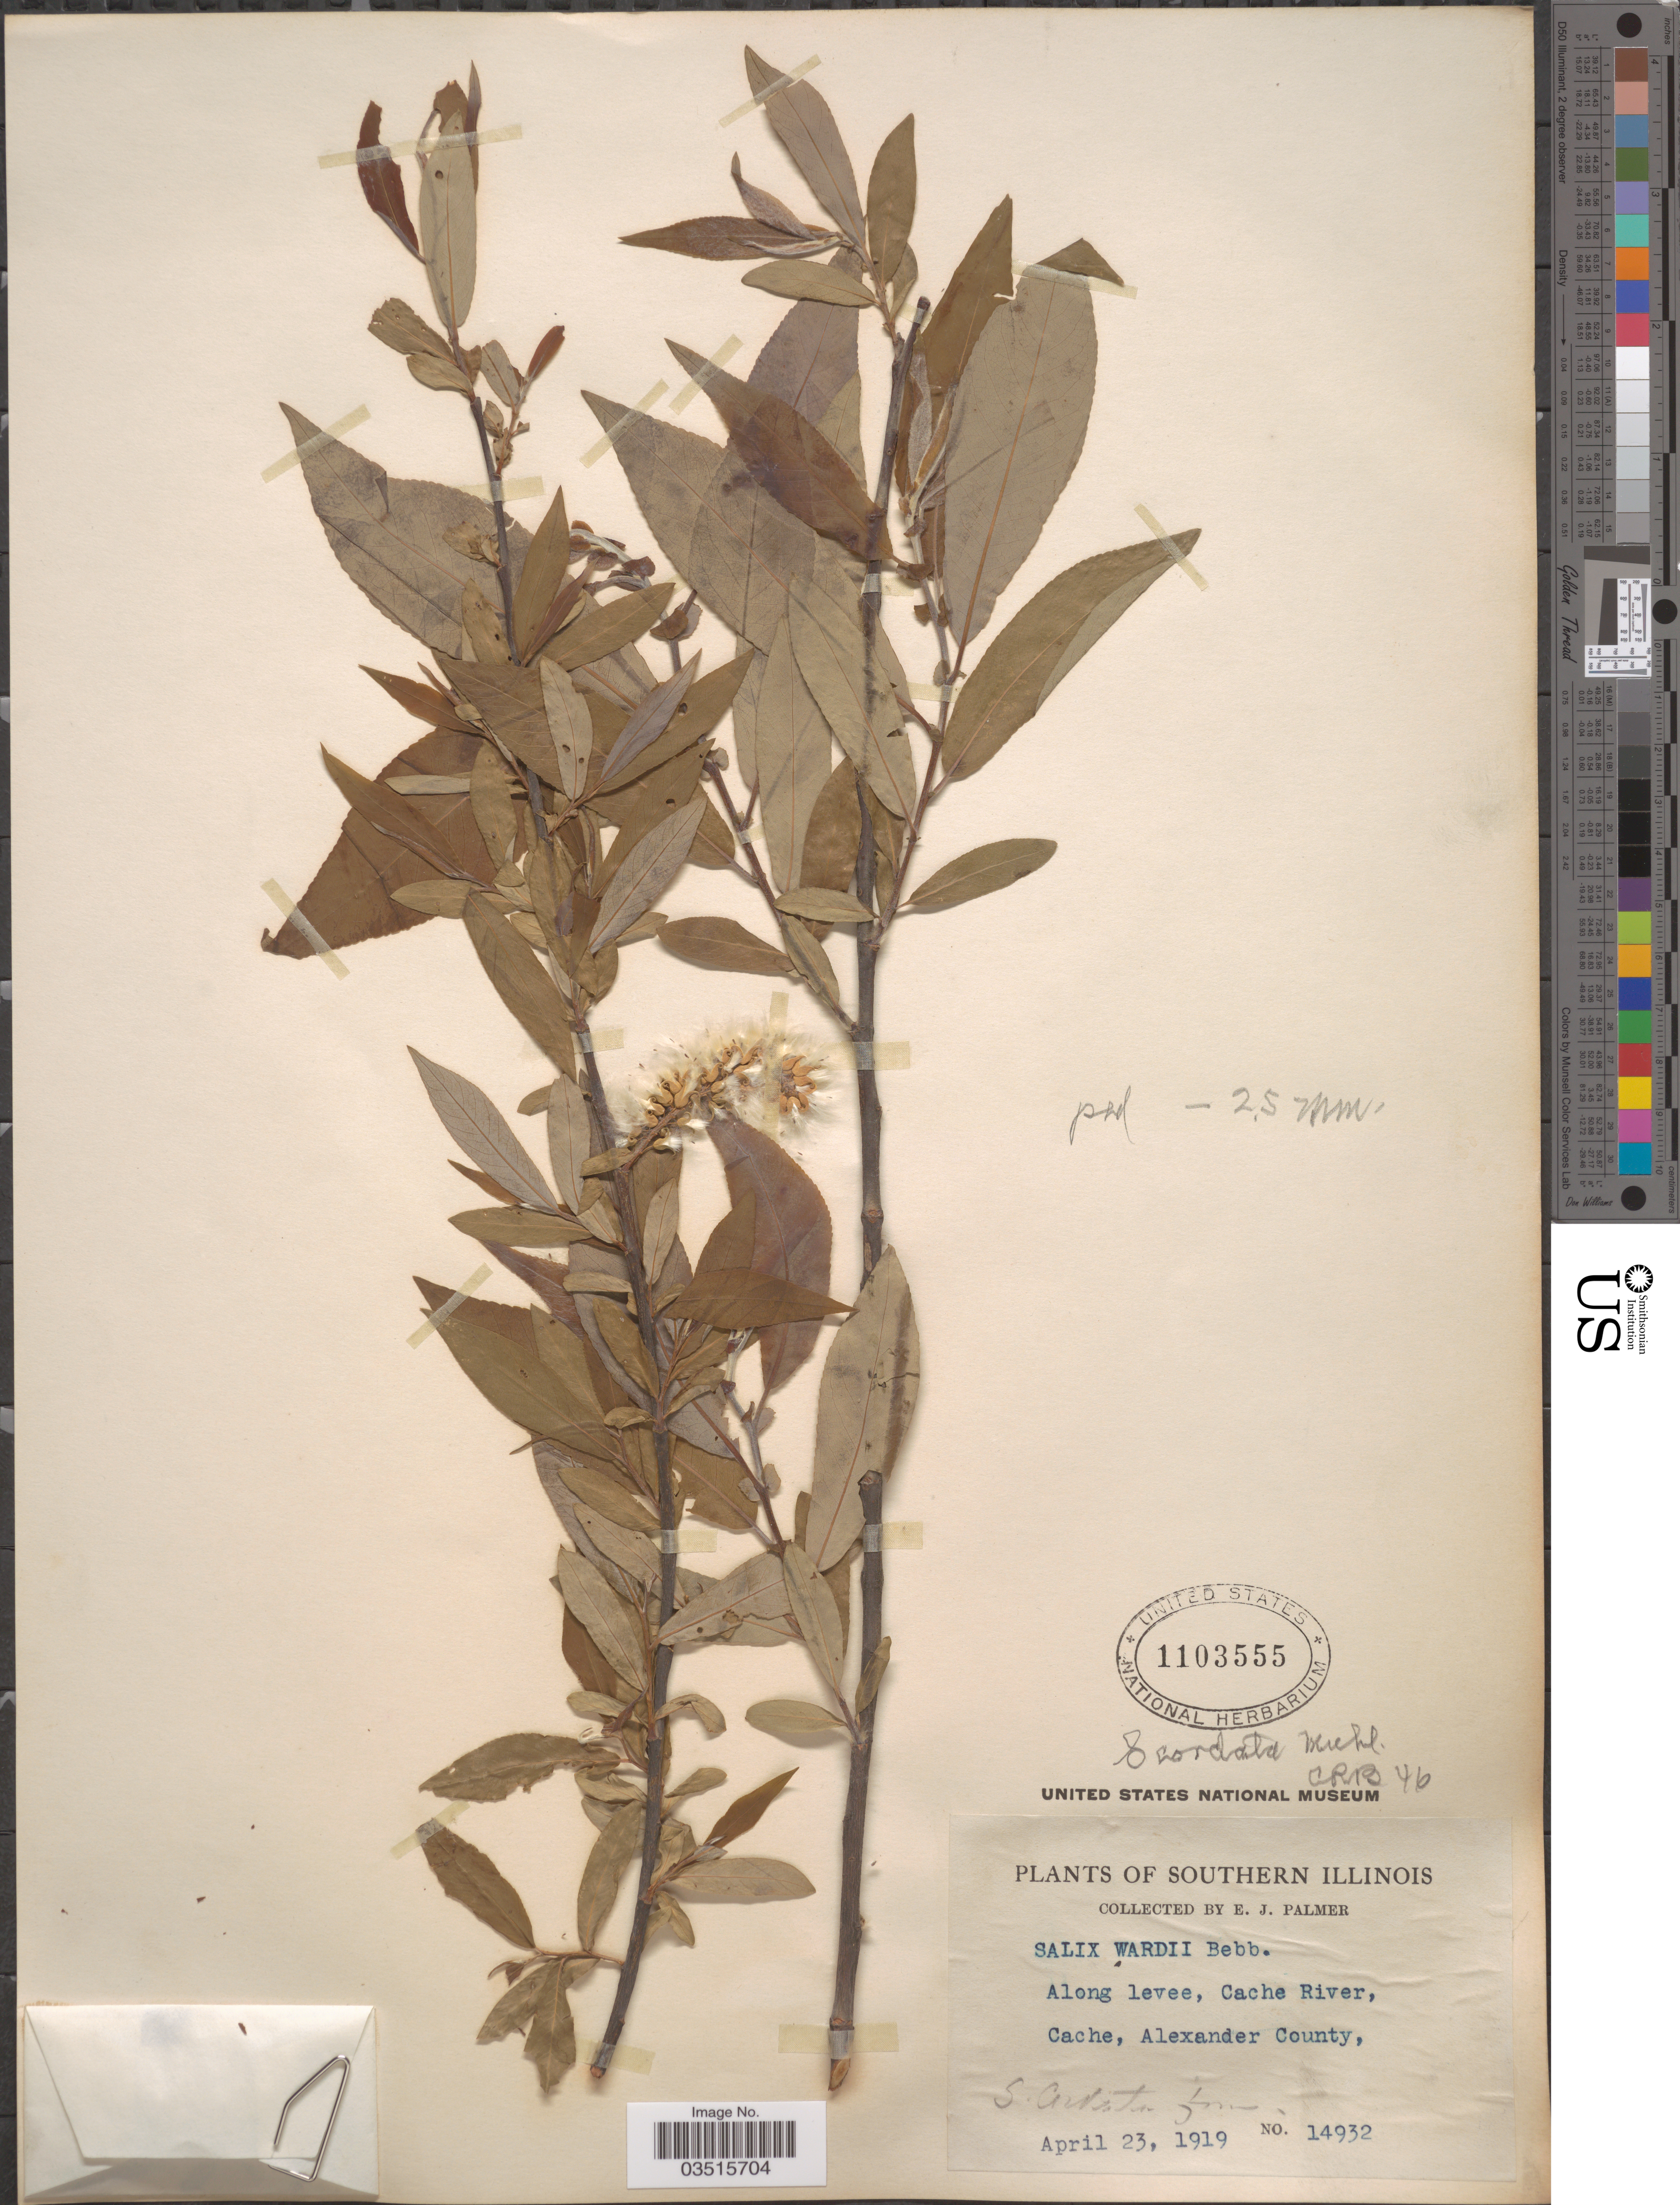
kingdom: Plantae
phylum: Tracheophyta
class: Magnoliopsida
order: Malpighiales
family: Salicaceae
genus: Salix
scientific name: Salix missouriensis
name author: Bebb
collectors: E. J. Palmer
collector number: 14932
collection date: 1919-04-23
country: United States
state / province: Illinois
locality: Southern Illinois. Along levee, Cache River, Cache, Alexander County.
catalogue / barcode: US 1103555